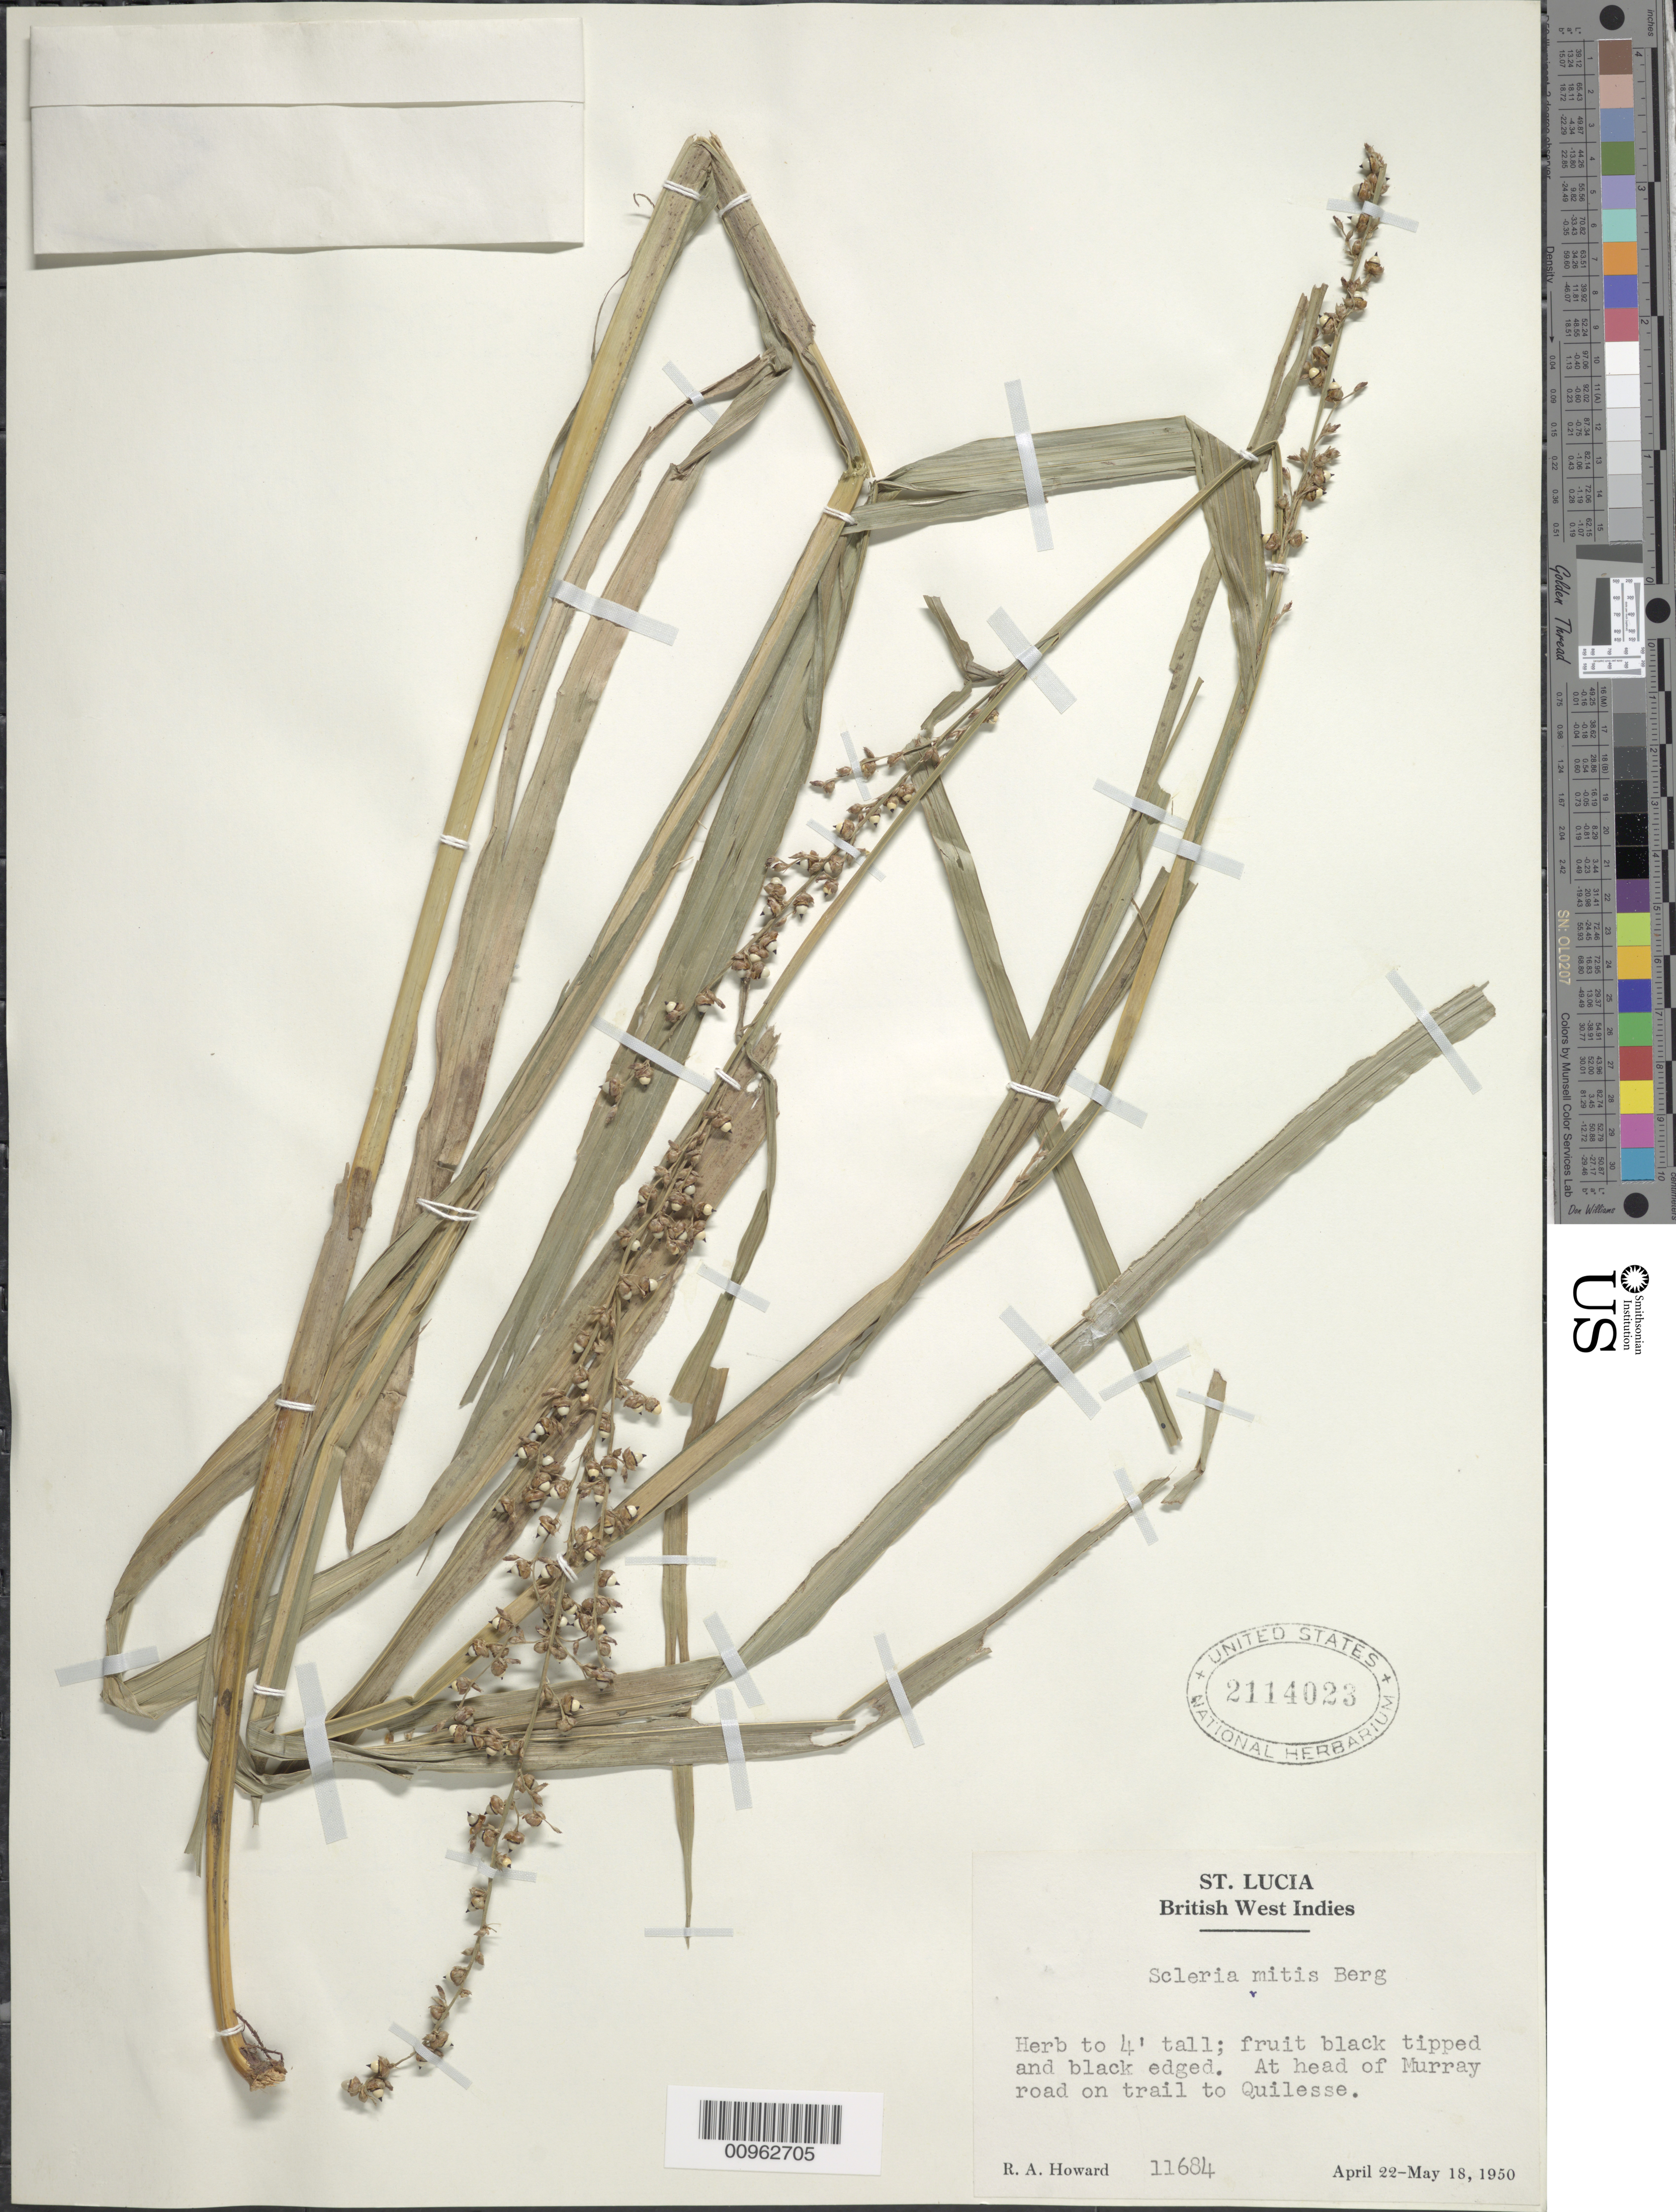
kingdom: Plantae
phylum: Tracheophyta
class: Liliopsida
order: Poales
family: Cyperaceae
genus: Scleria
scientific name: Scleria mitis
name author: P.J. Bergius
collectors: R. A. Howard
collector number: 11684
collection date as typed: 22 Apr 1950 to 18 May 1950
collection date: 1950-04-22/1950-05-18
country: St. Lucia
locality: At head of Murray road on trail to Quilesse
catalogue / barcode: US 2114023